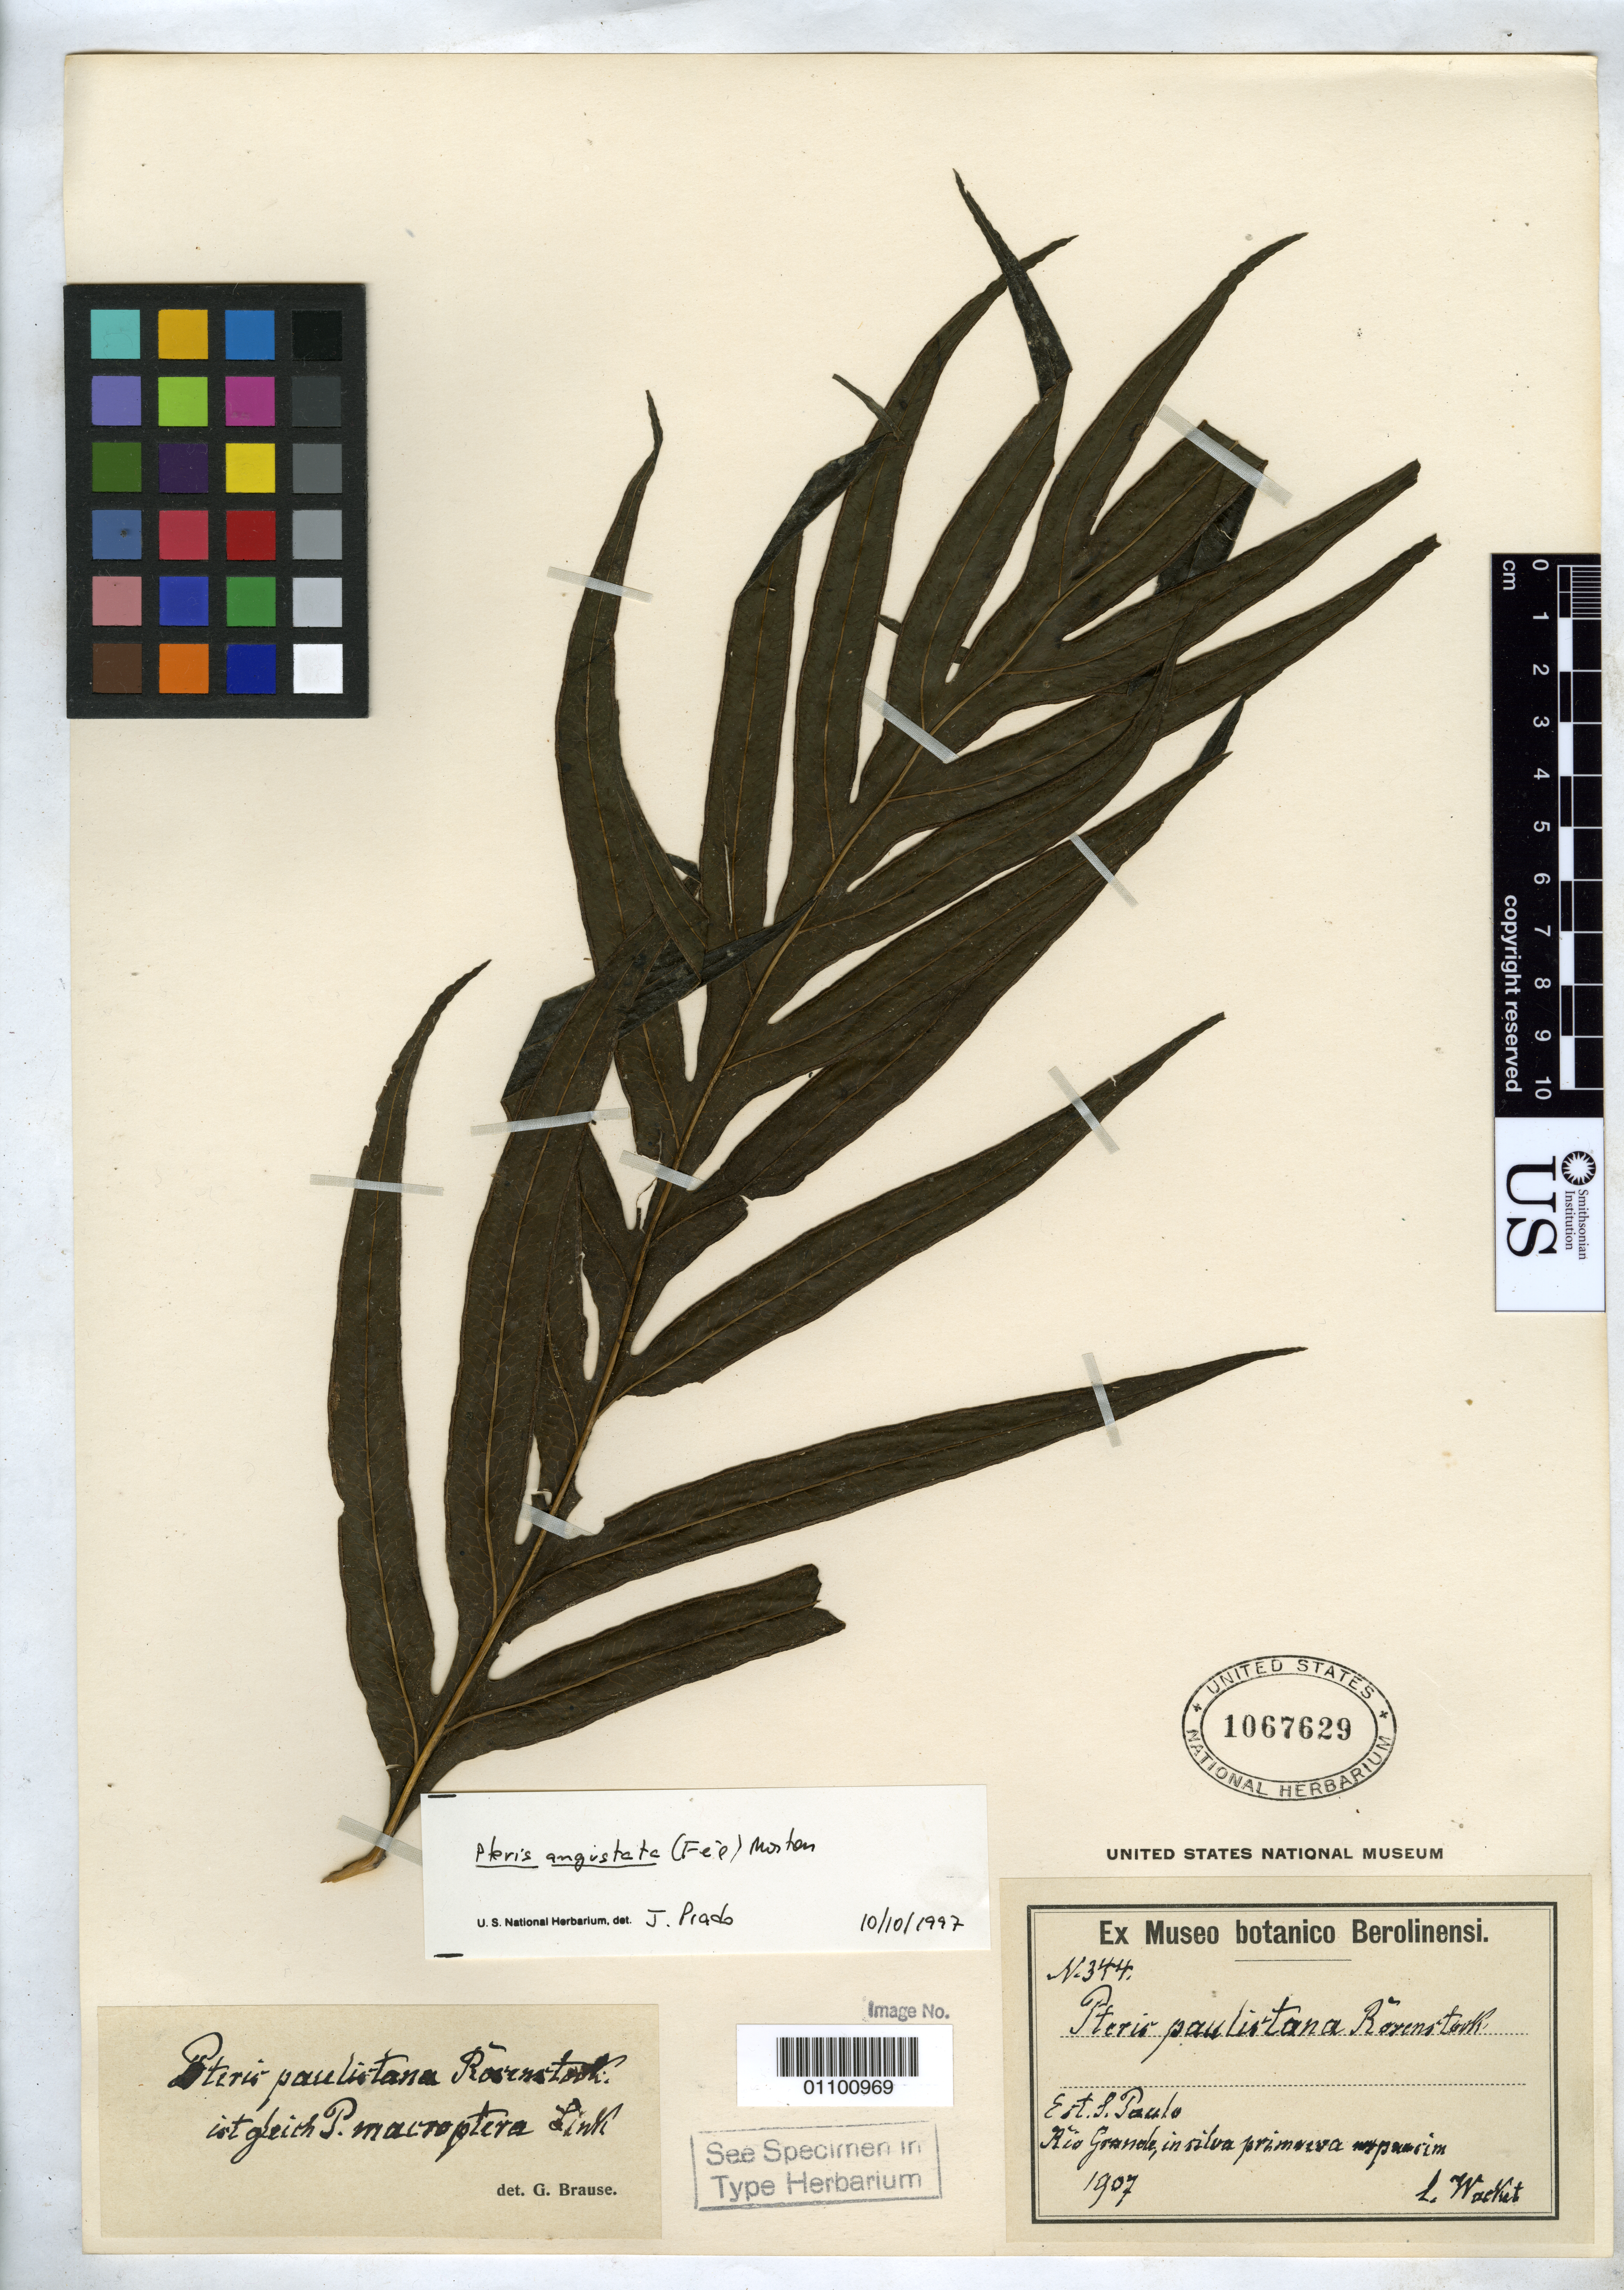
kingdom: Plantae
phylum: Tracheophyta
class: Polypodiopsida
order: Polypodiales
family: Pteridaceae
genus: Pteris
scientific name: Pteris paulistana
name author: Rosenst.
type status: Type Collection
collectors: M. Wacket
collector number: Rosenstock Exs. 344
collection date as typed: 1907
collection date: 1907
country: Brazil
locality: Rio Grande.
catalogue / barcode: US 1067629